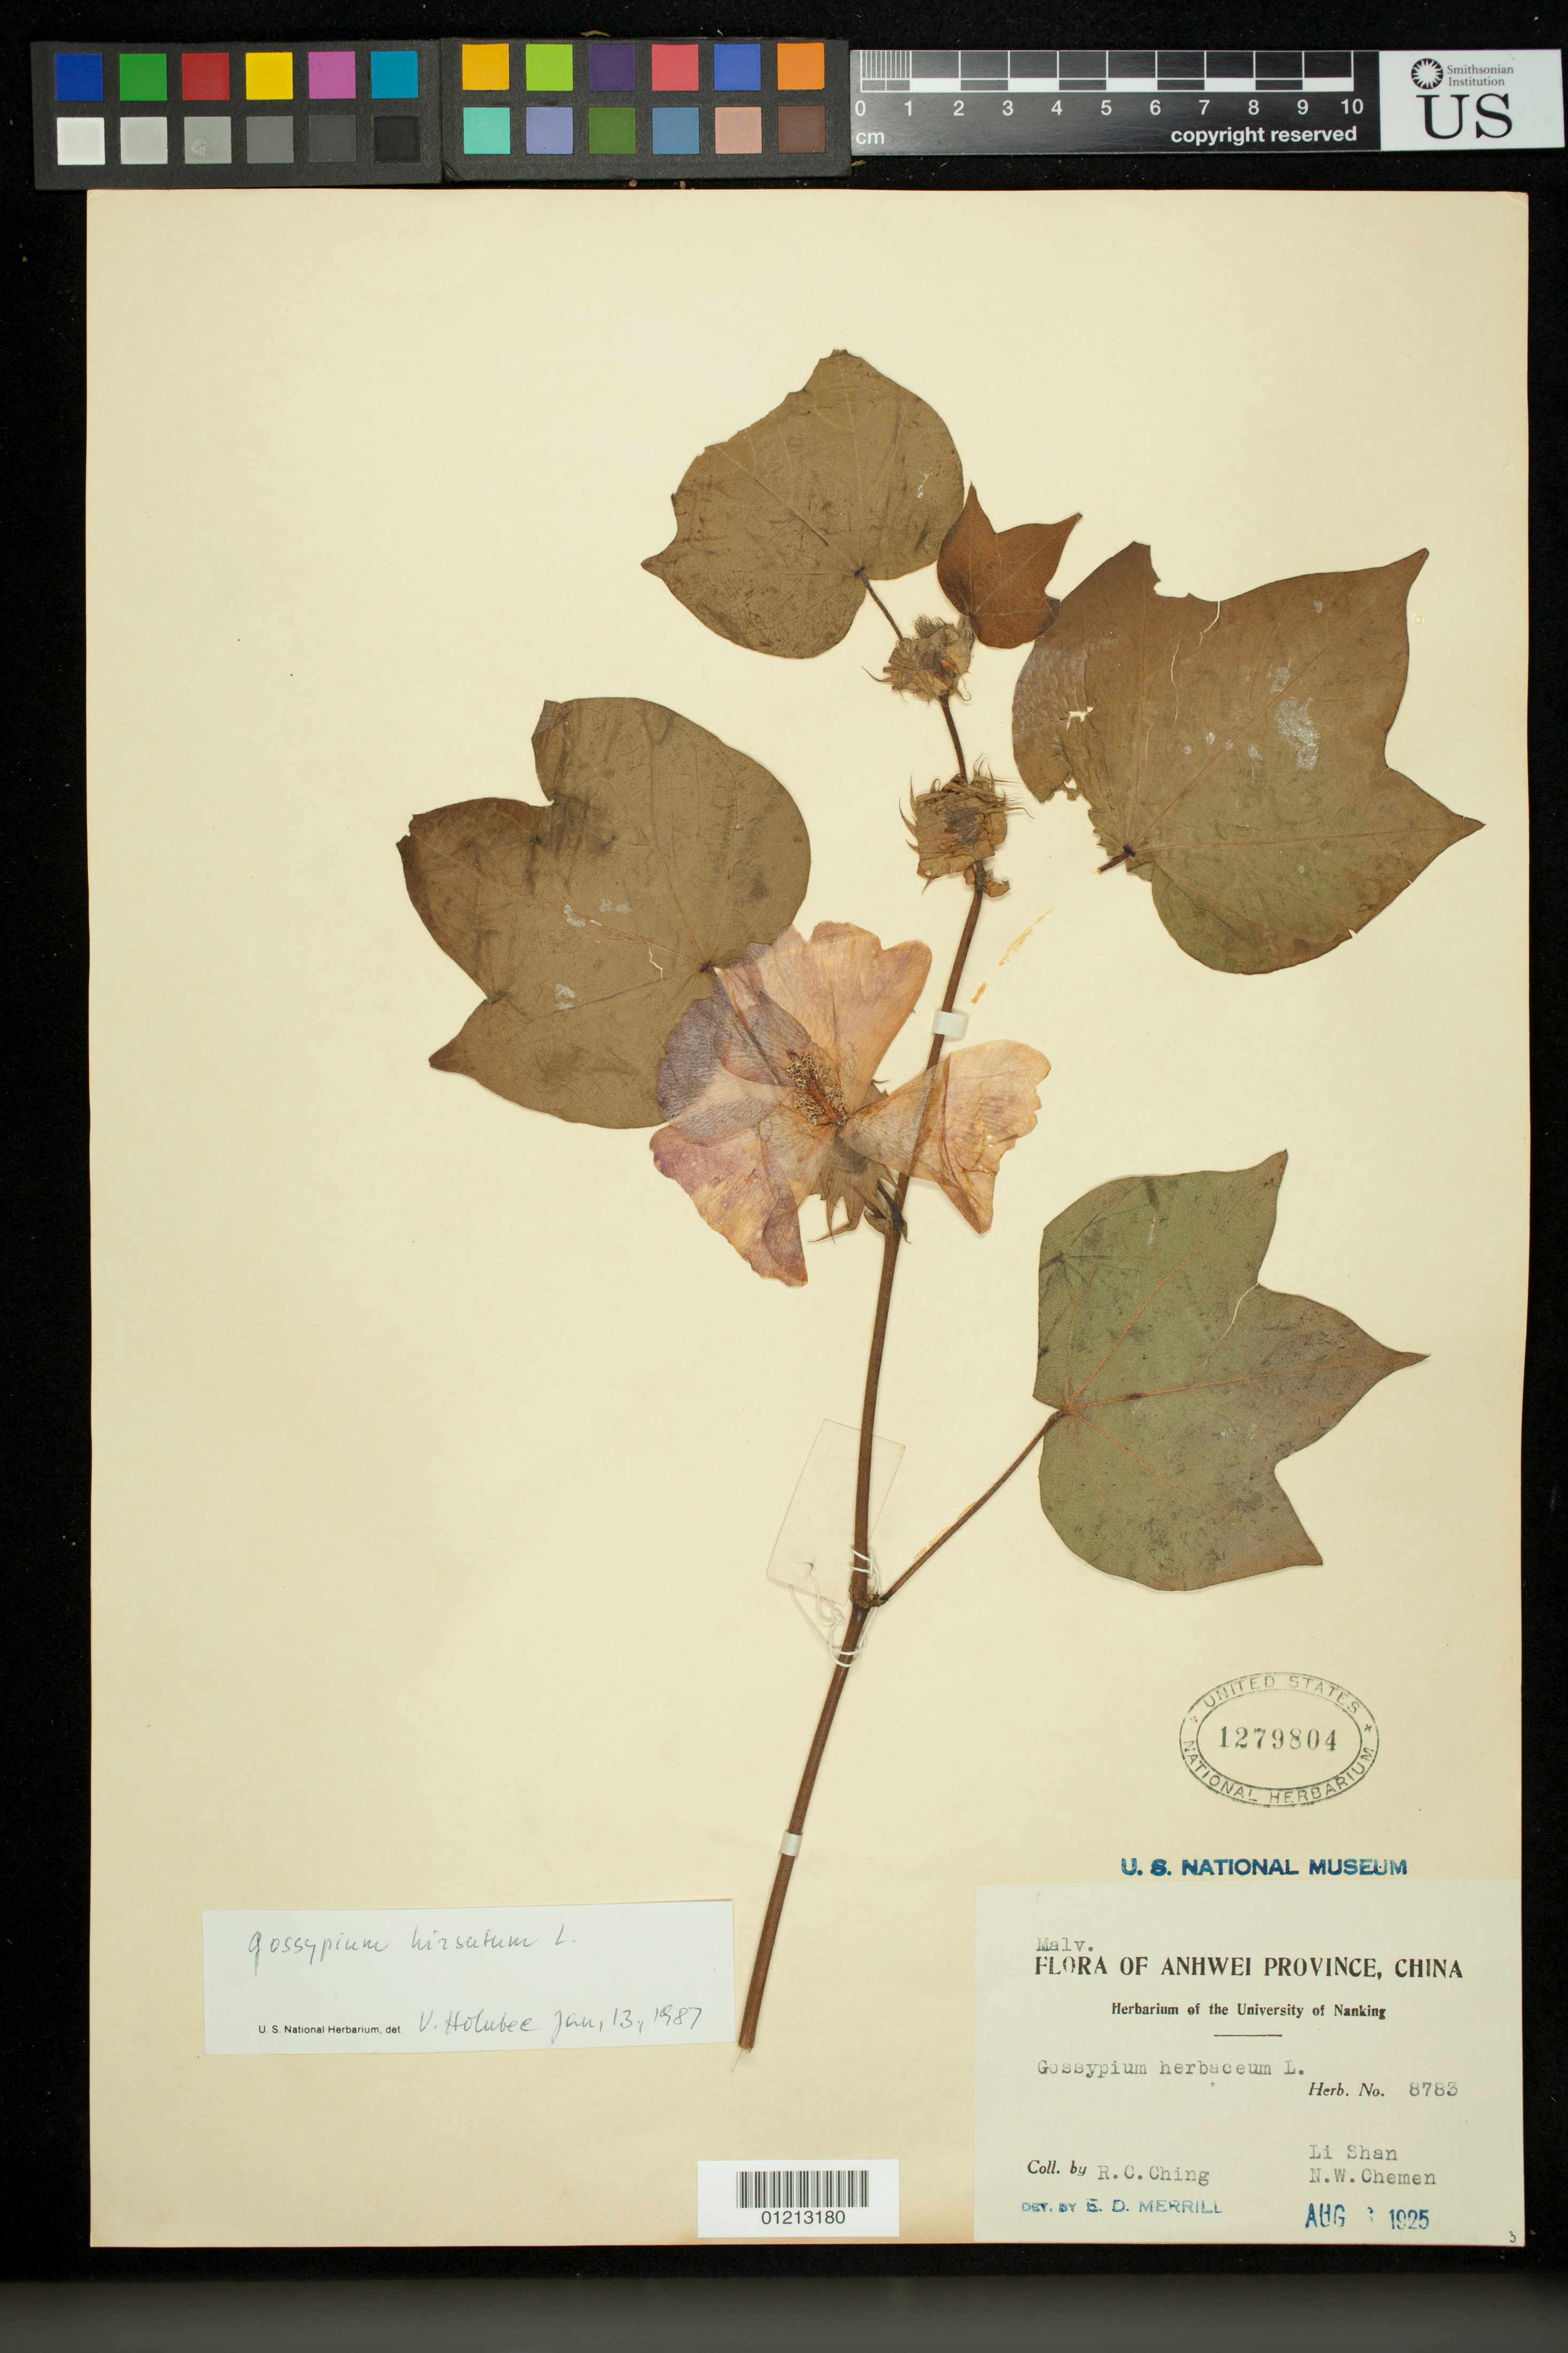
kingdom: Plantae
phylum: Tracheophyta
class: Magnoliopsida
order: Malvales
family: Malvaceae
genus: Gossypium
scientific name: Gossypium hirsutum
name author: L.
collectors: R. C. Ching, L. Shan & N. Chemen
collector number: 8783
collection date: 1925-08-06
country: China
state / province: Anhui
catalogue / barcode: US 1279804